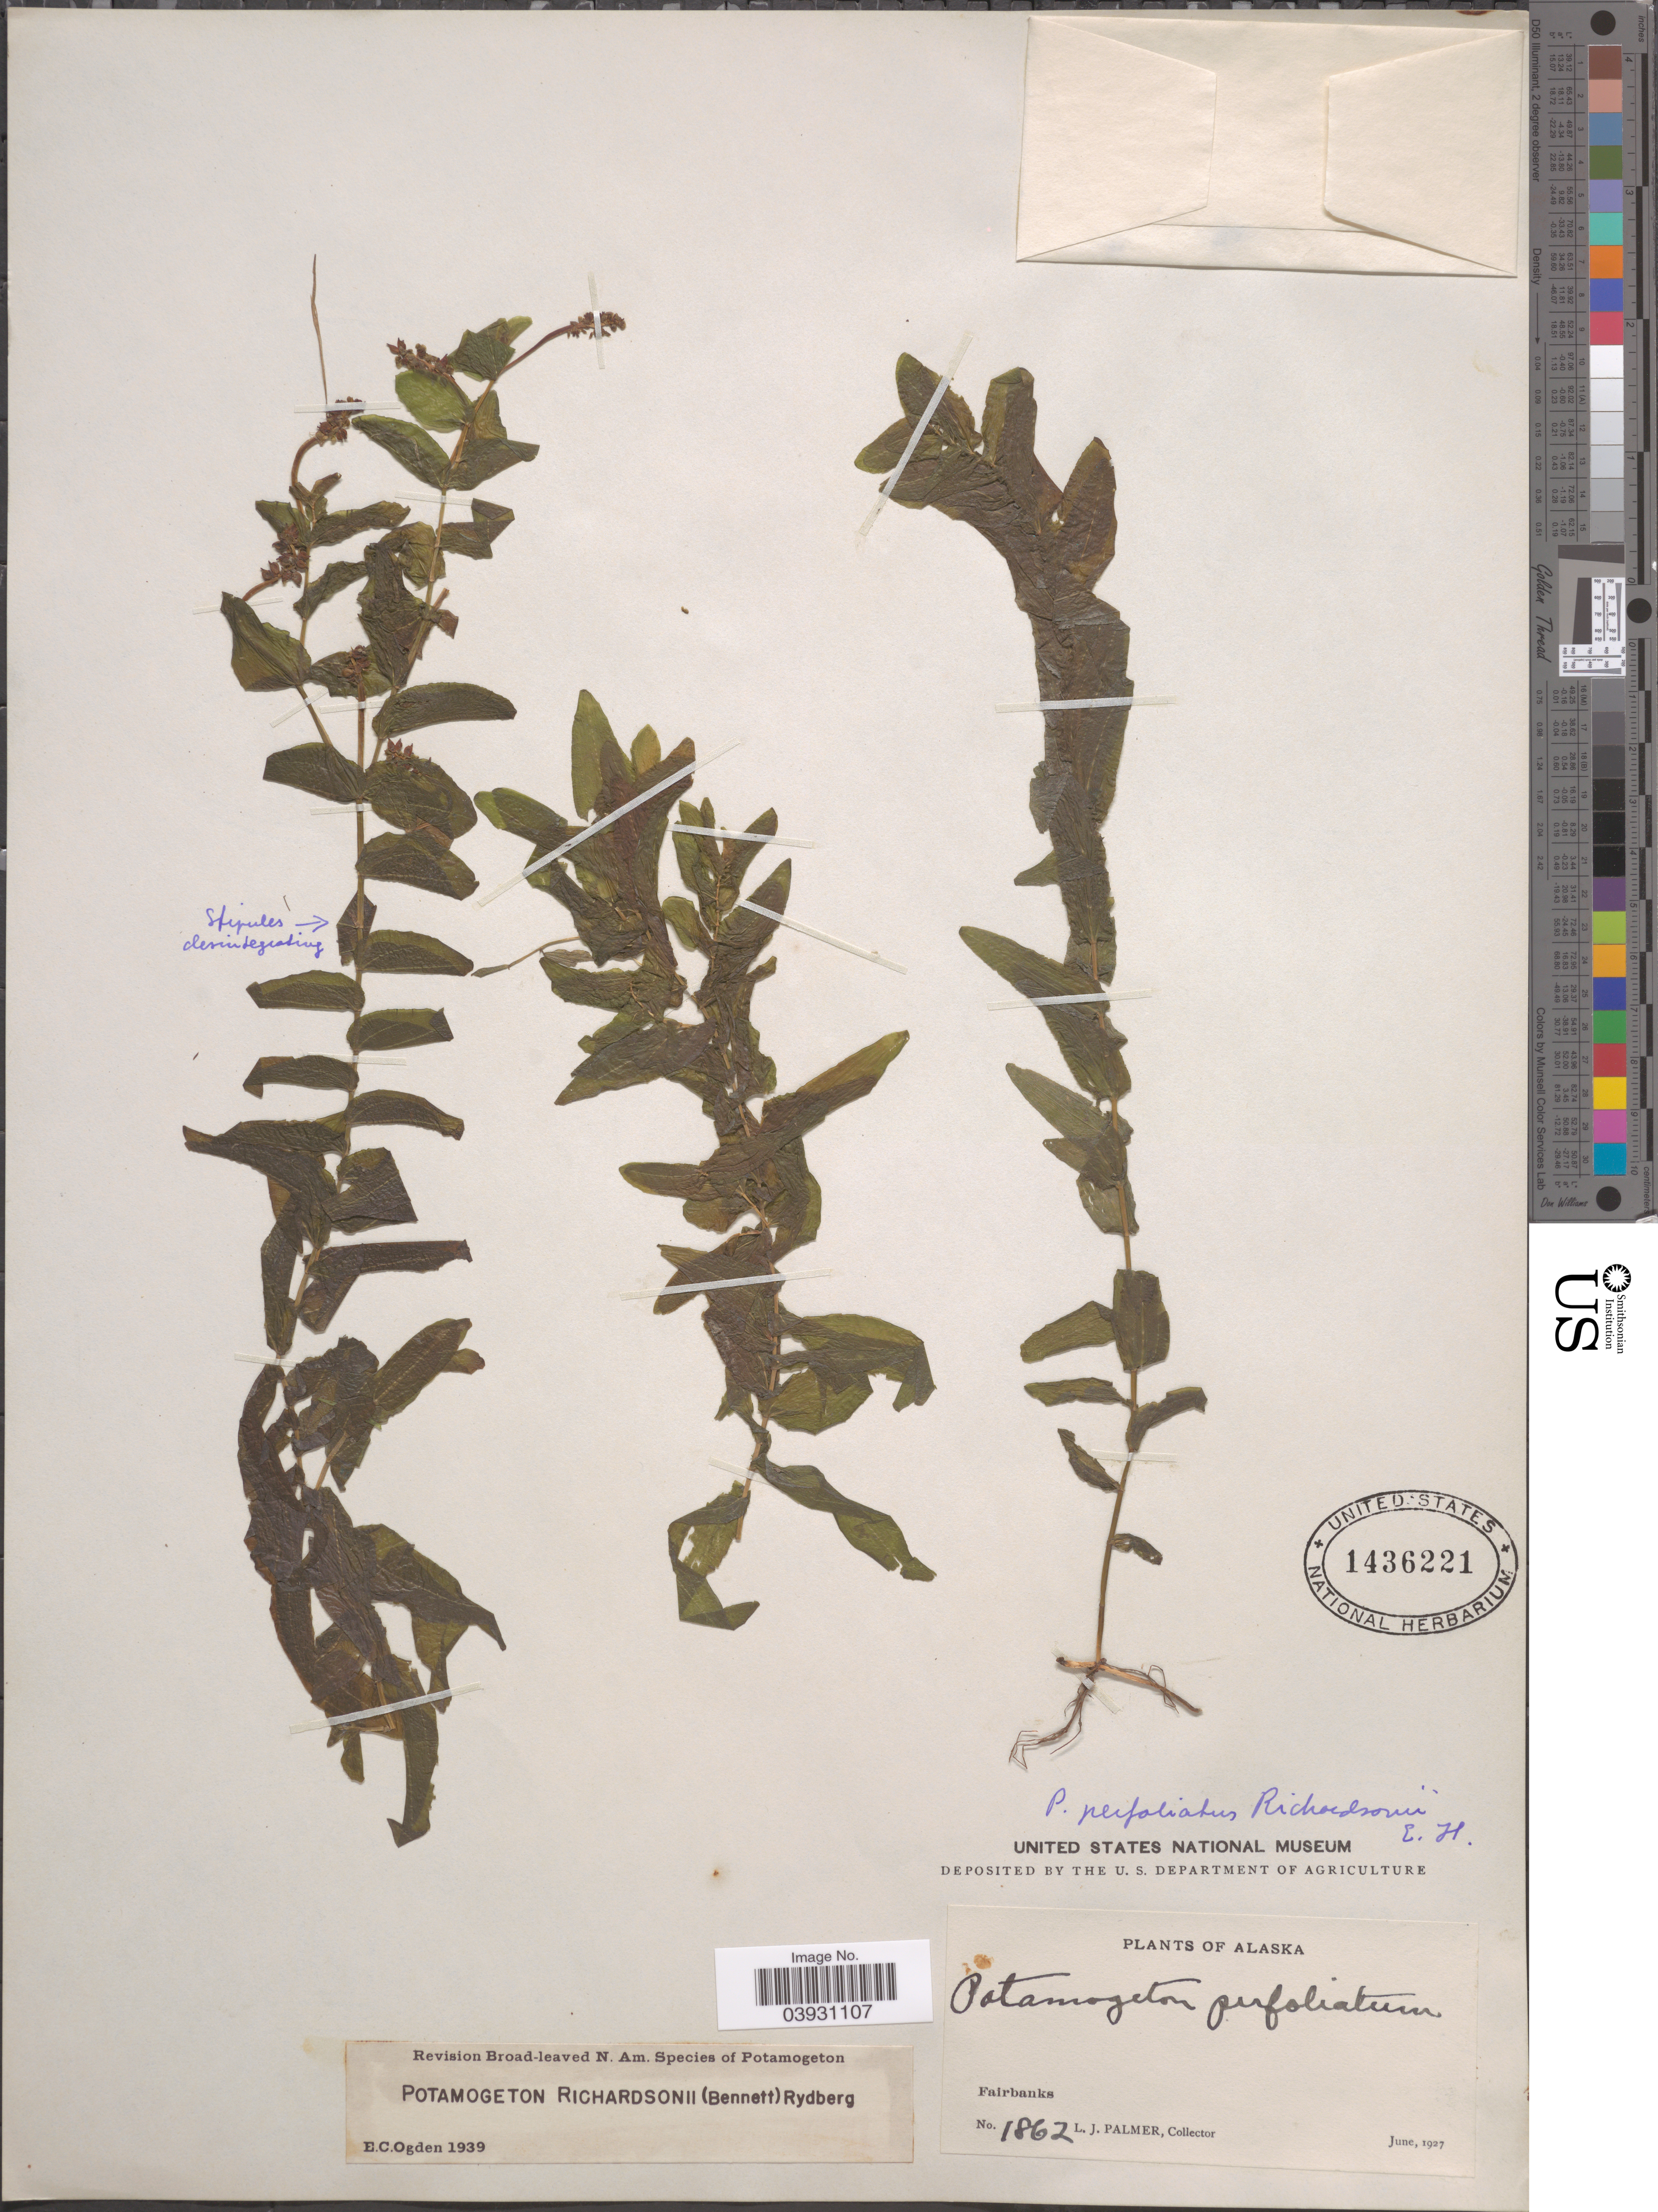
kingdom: Plantae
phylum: Tracheophyta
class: Liliopsida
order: Alismatales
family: Potamogetonaceae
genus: Potamogeton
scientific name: Potamogeton richardsonii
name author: (A.W. Benn.) Rydb.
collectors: L. J. Palmer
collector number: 1862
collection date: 1927-06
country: United States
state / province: Alaska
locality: Fairbanks.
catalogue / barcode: US 1436221